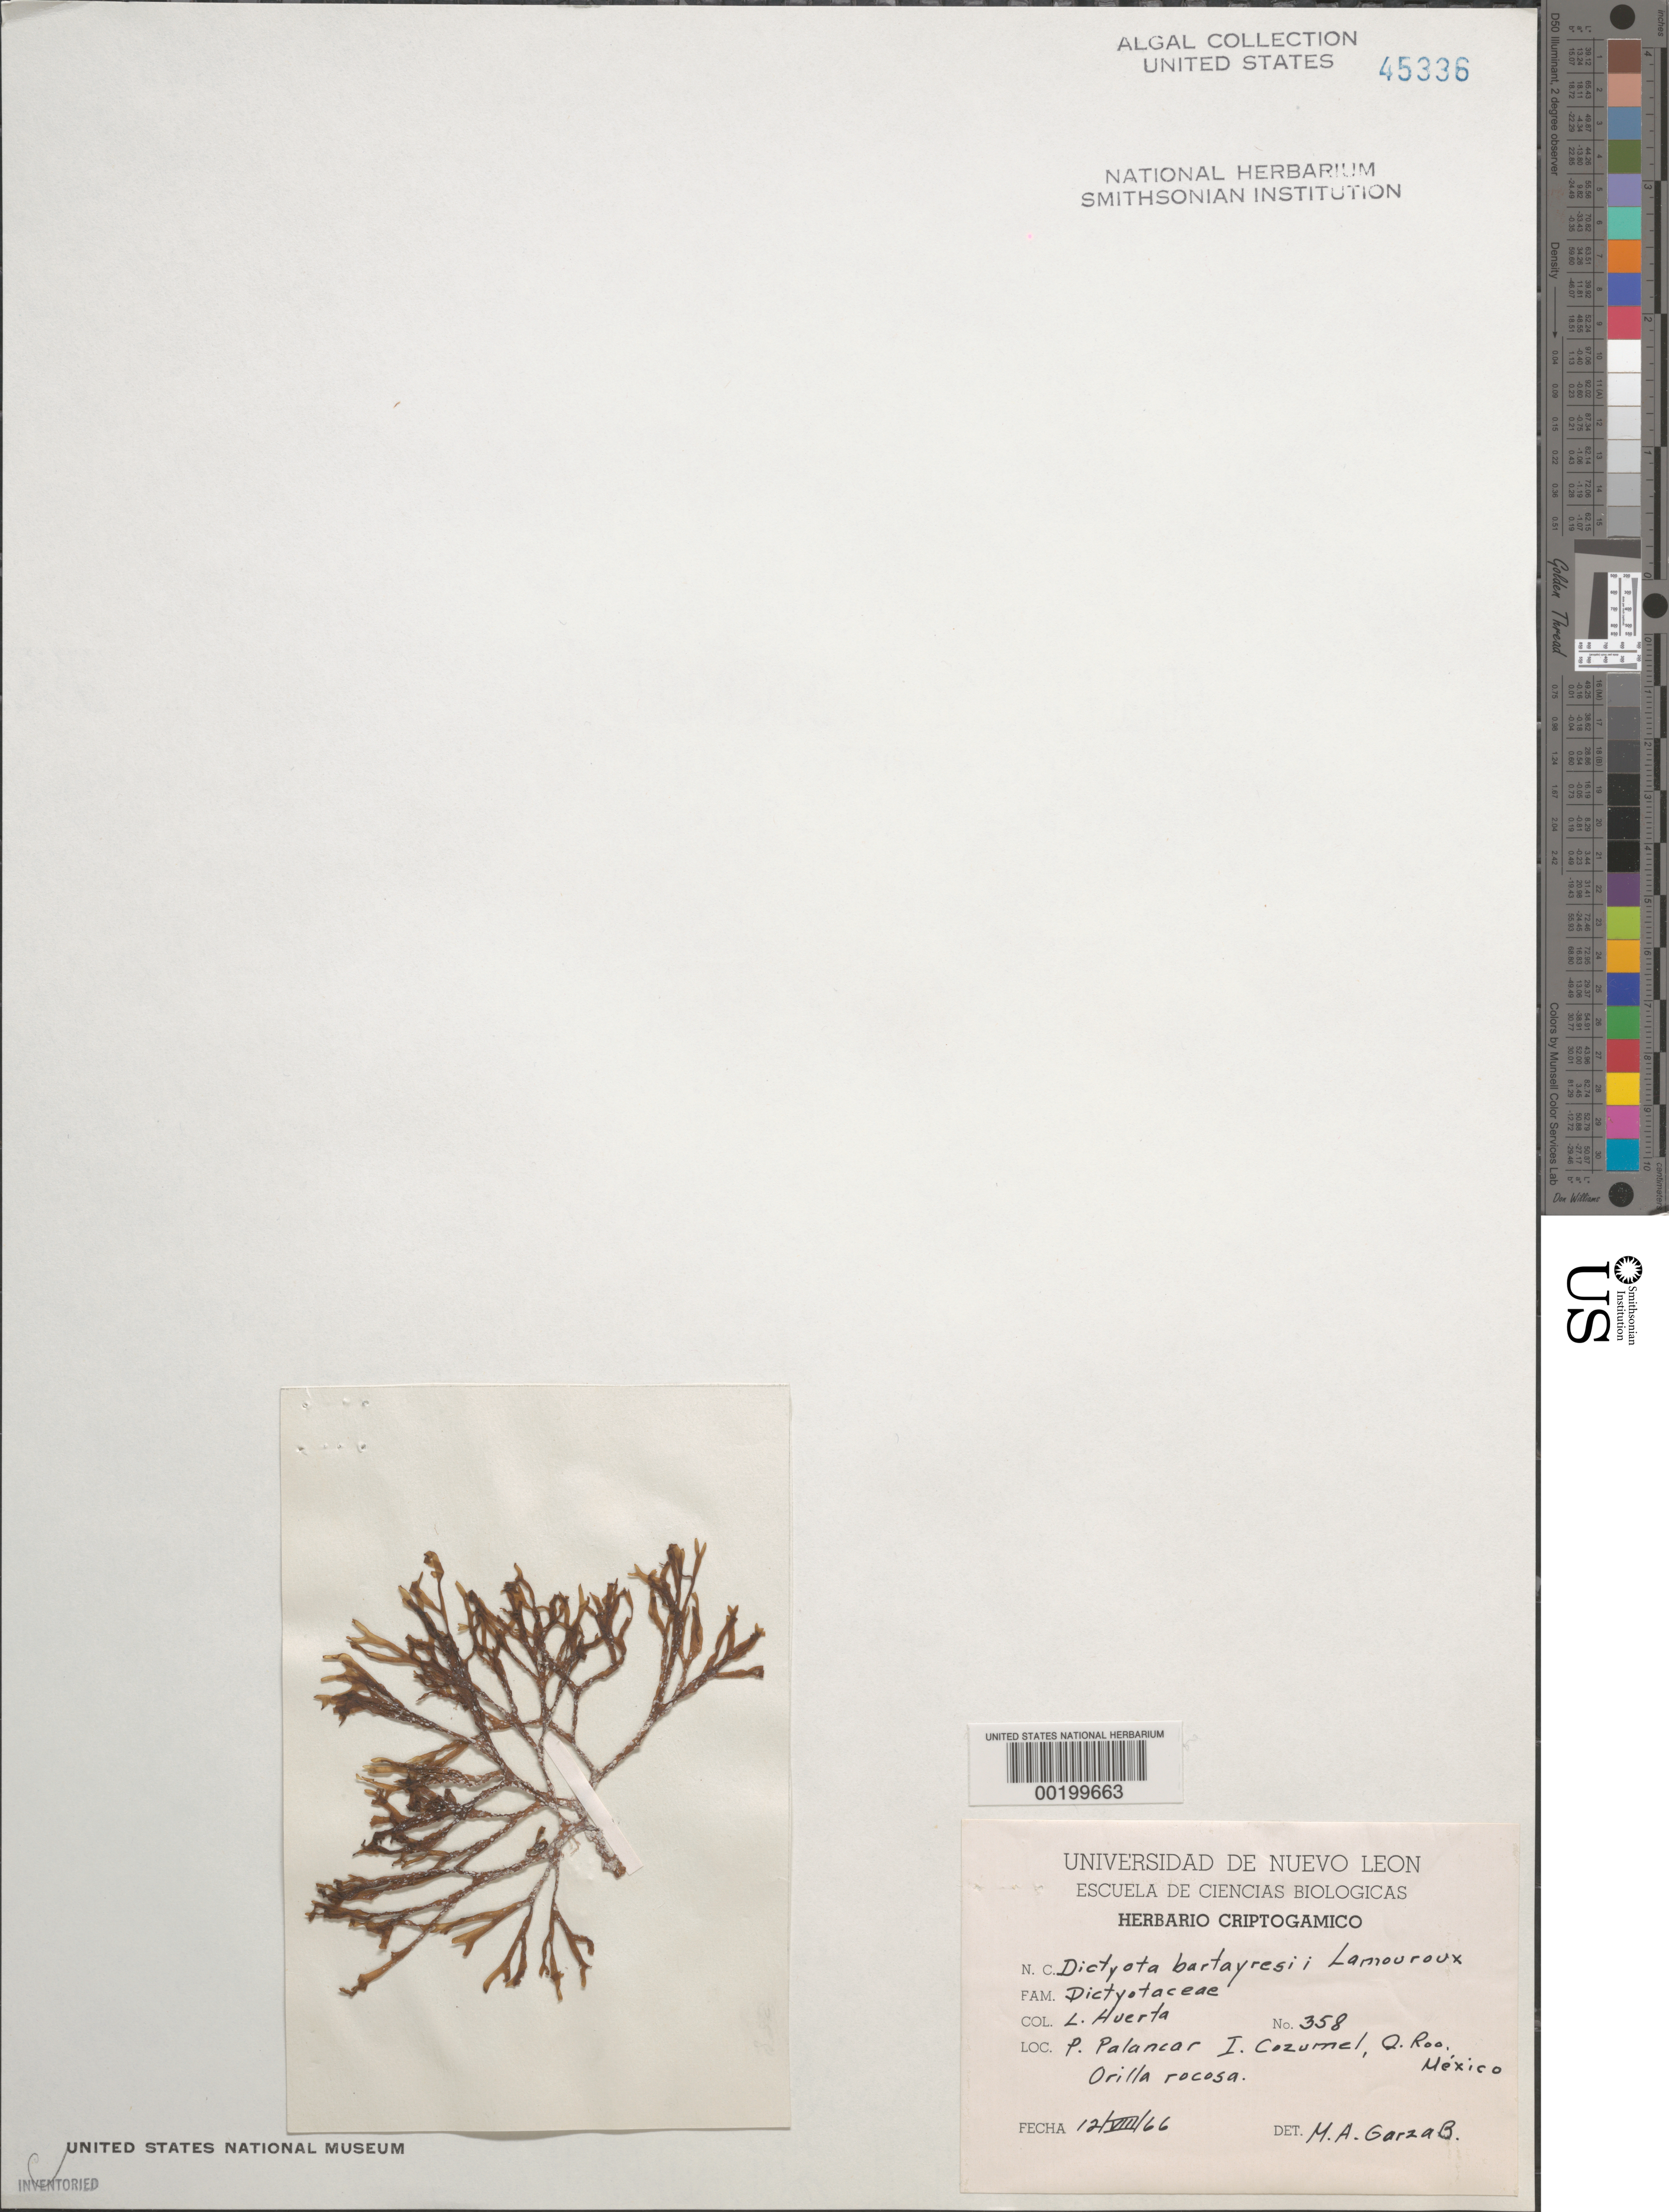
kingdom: Chromista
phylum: Ochrophyta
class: Phaeophyceae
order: Dictyotales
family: Dictyotaceae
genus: Dictyota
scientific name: Dictyota bartayresiana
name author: J.V.Lamouroux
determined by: Garza Barrientos, M. A.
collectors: L. Huerta M.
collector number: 358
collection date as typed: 12 Aug 1966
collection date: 1966-08-12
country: Mexico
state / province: Quintana Roo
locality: Isla cozumel, punta palancar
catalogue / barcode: US 45336